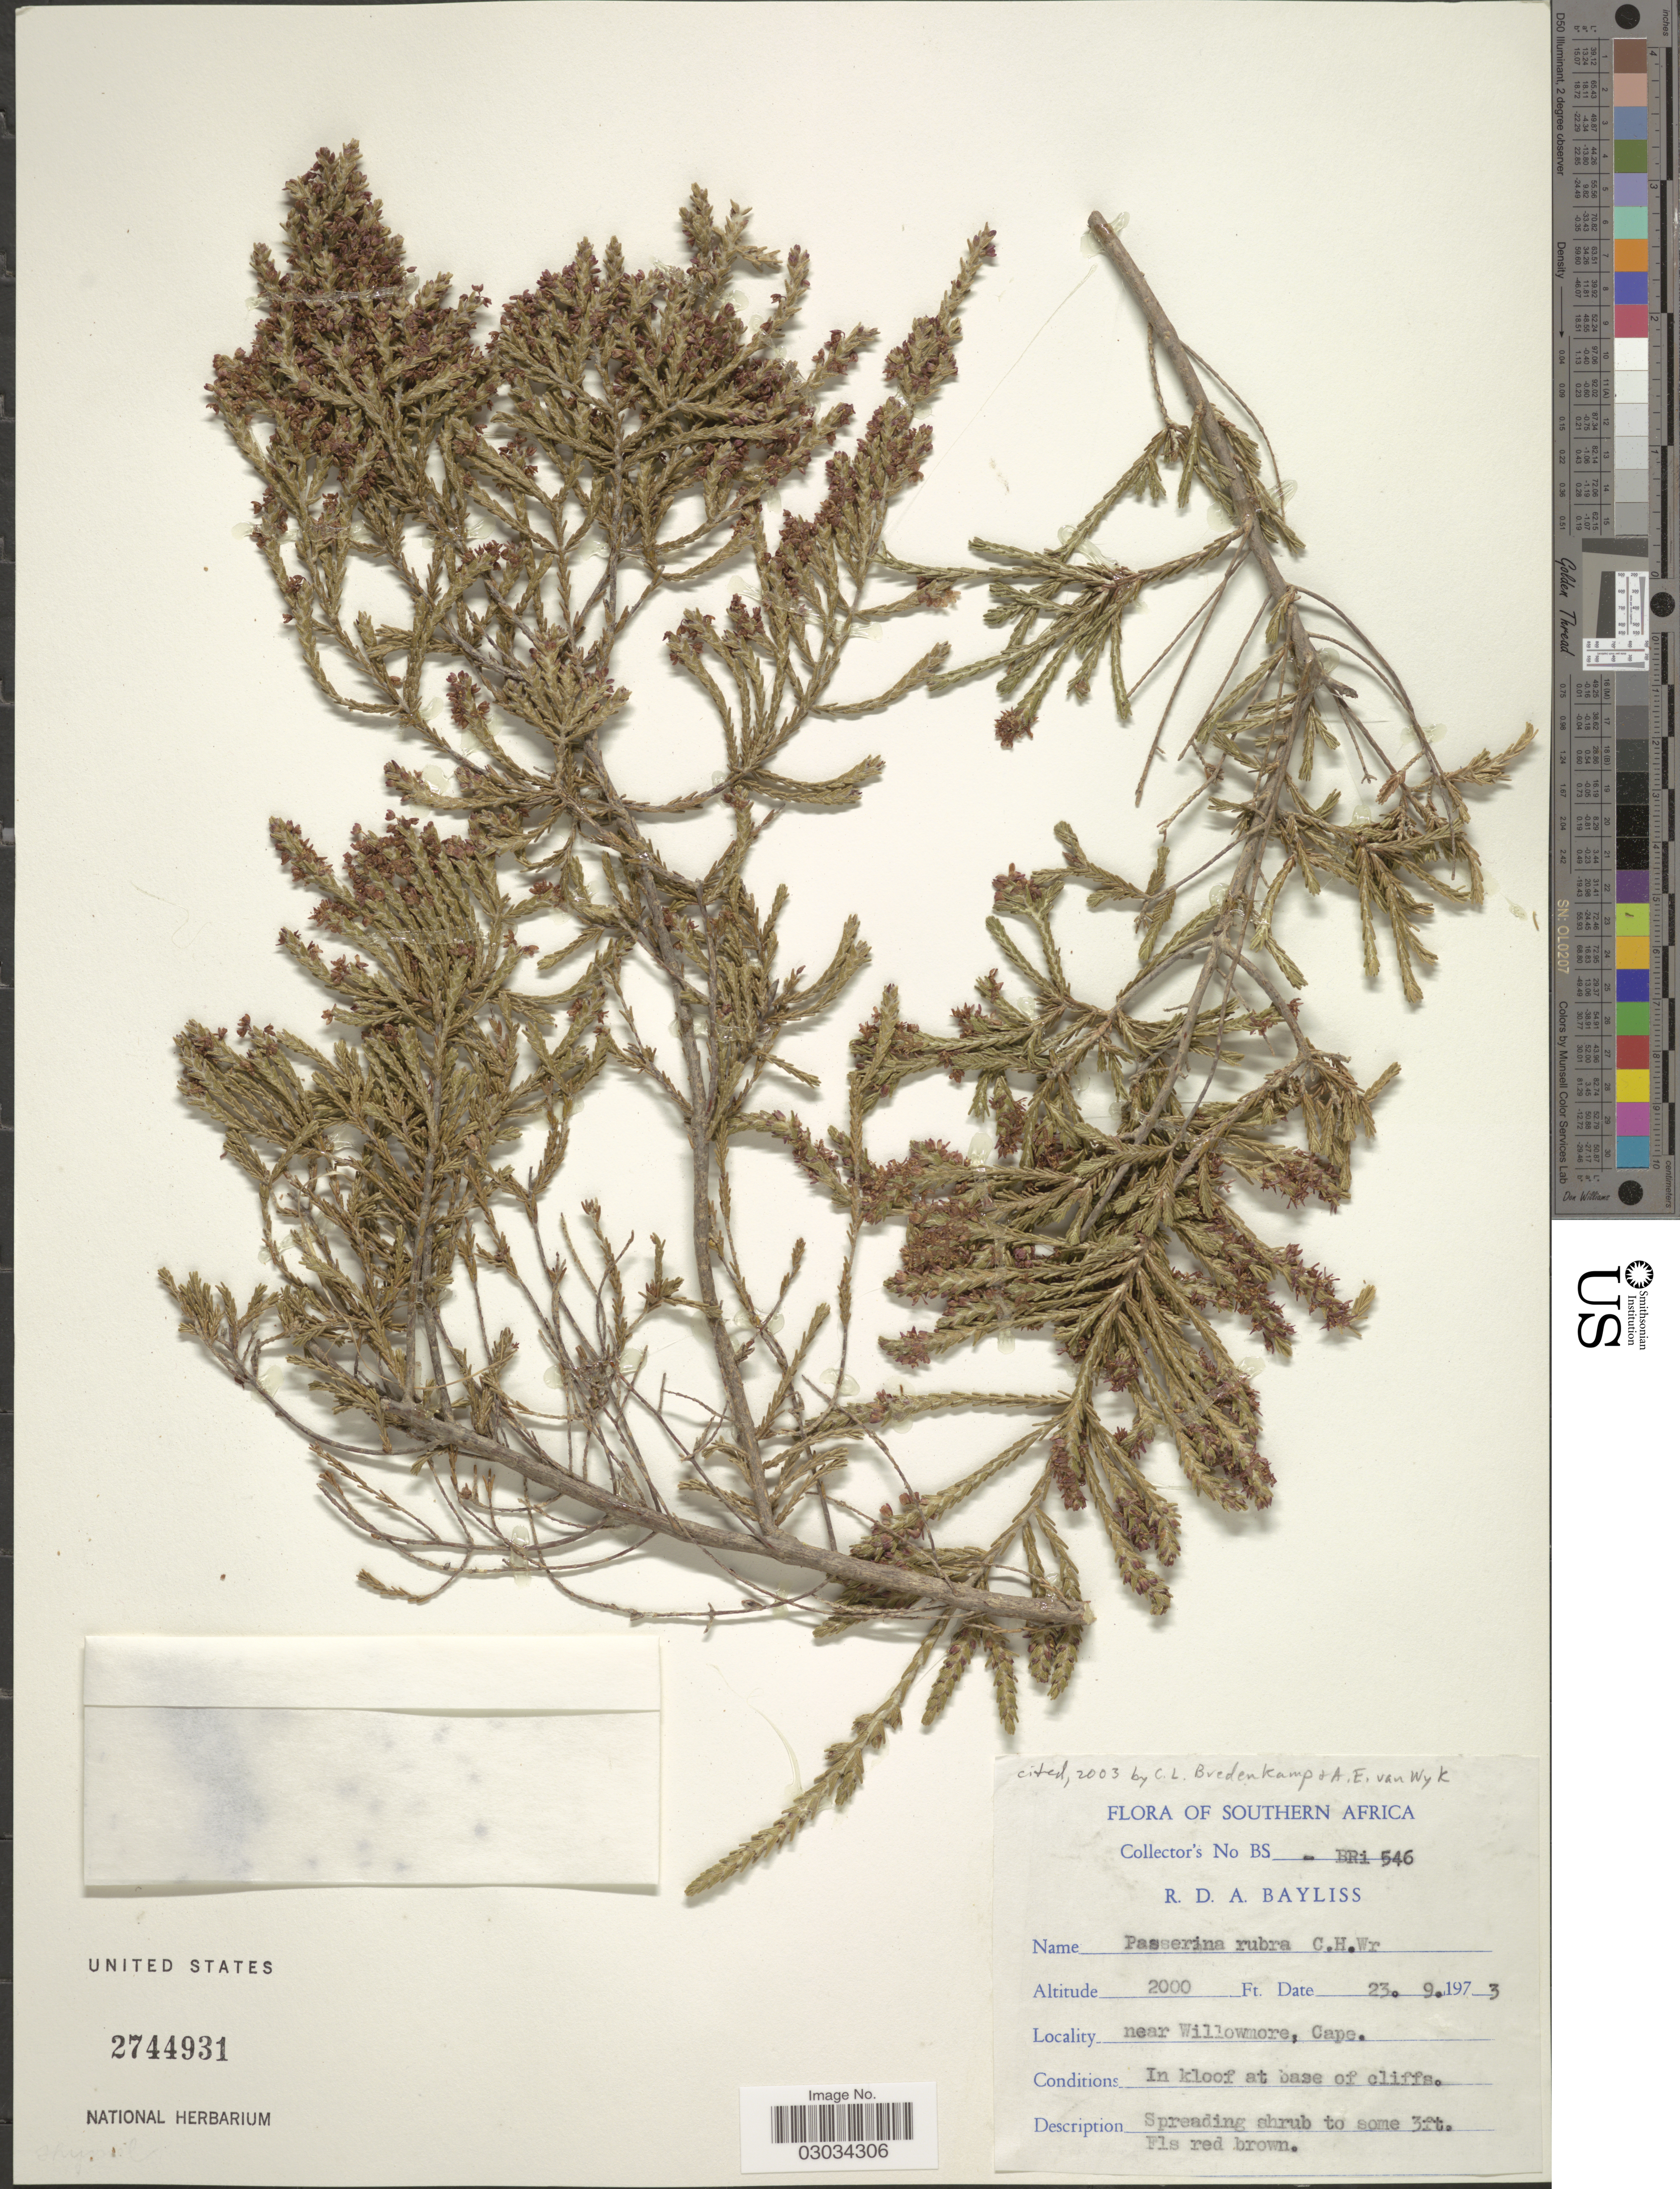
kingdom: Plantae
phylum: Tracheophyta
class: Magnoliopsida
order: Malvales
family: Thymelaeaceae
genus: Passerina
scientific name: Passerina rubra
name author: C.H. Wright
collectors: R. Bayliss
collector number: BS-BRI546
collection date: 1973-09-23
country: South Africa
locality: Southern Africa. Near Willowmore, Cape.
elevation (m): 610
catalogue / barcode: US 2744931